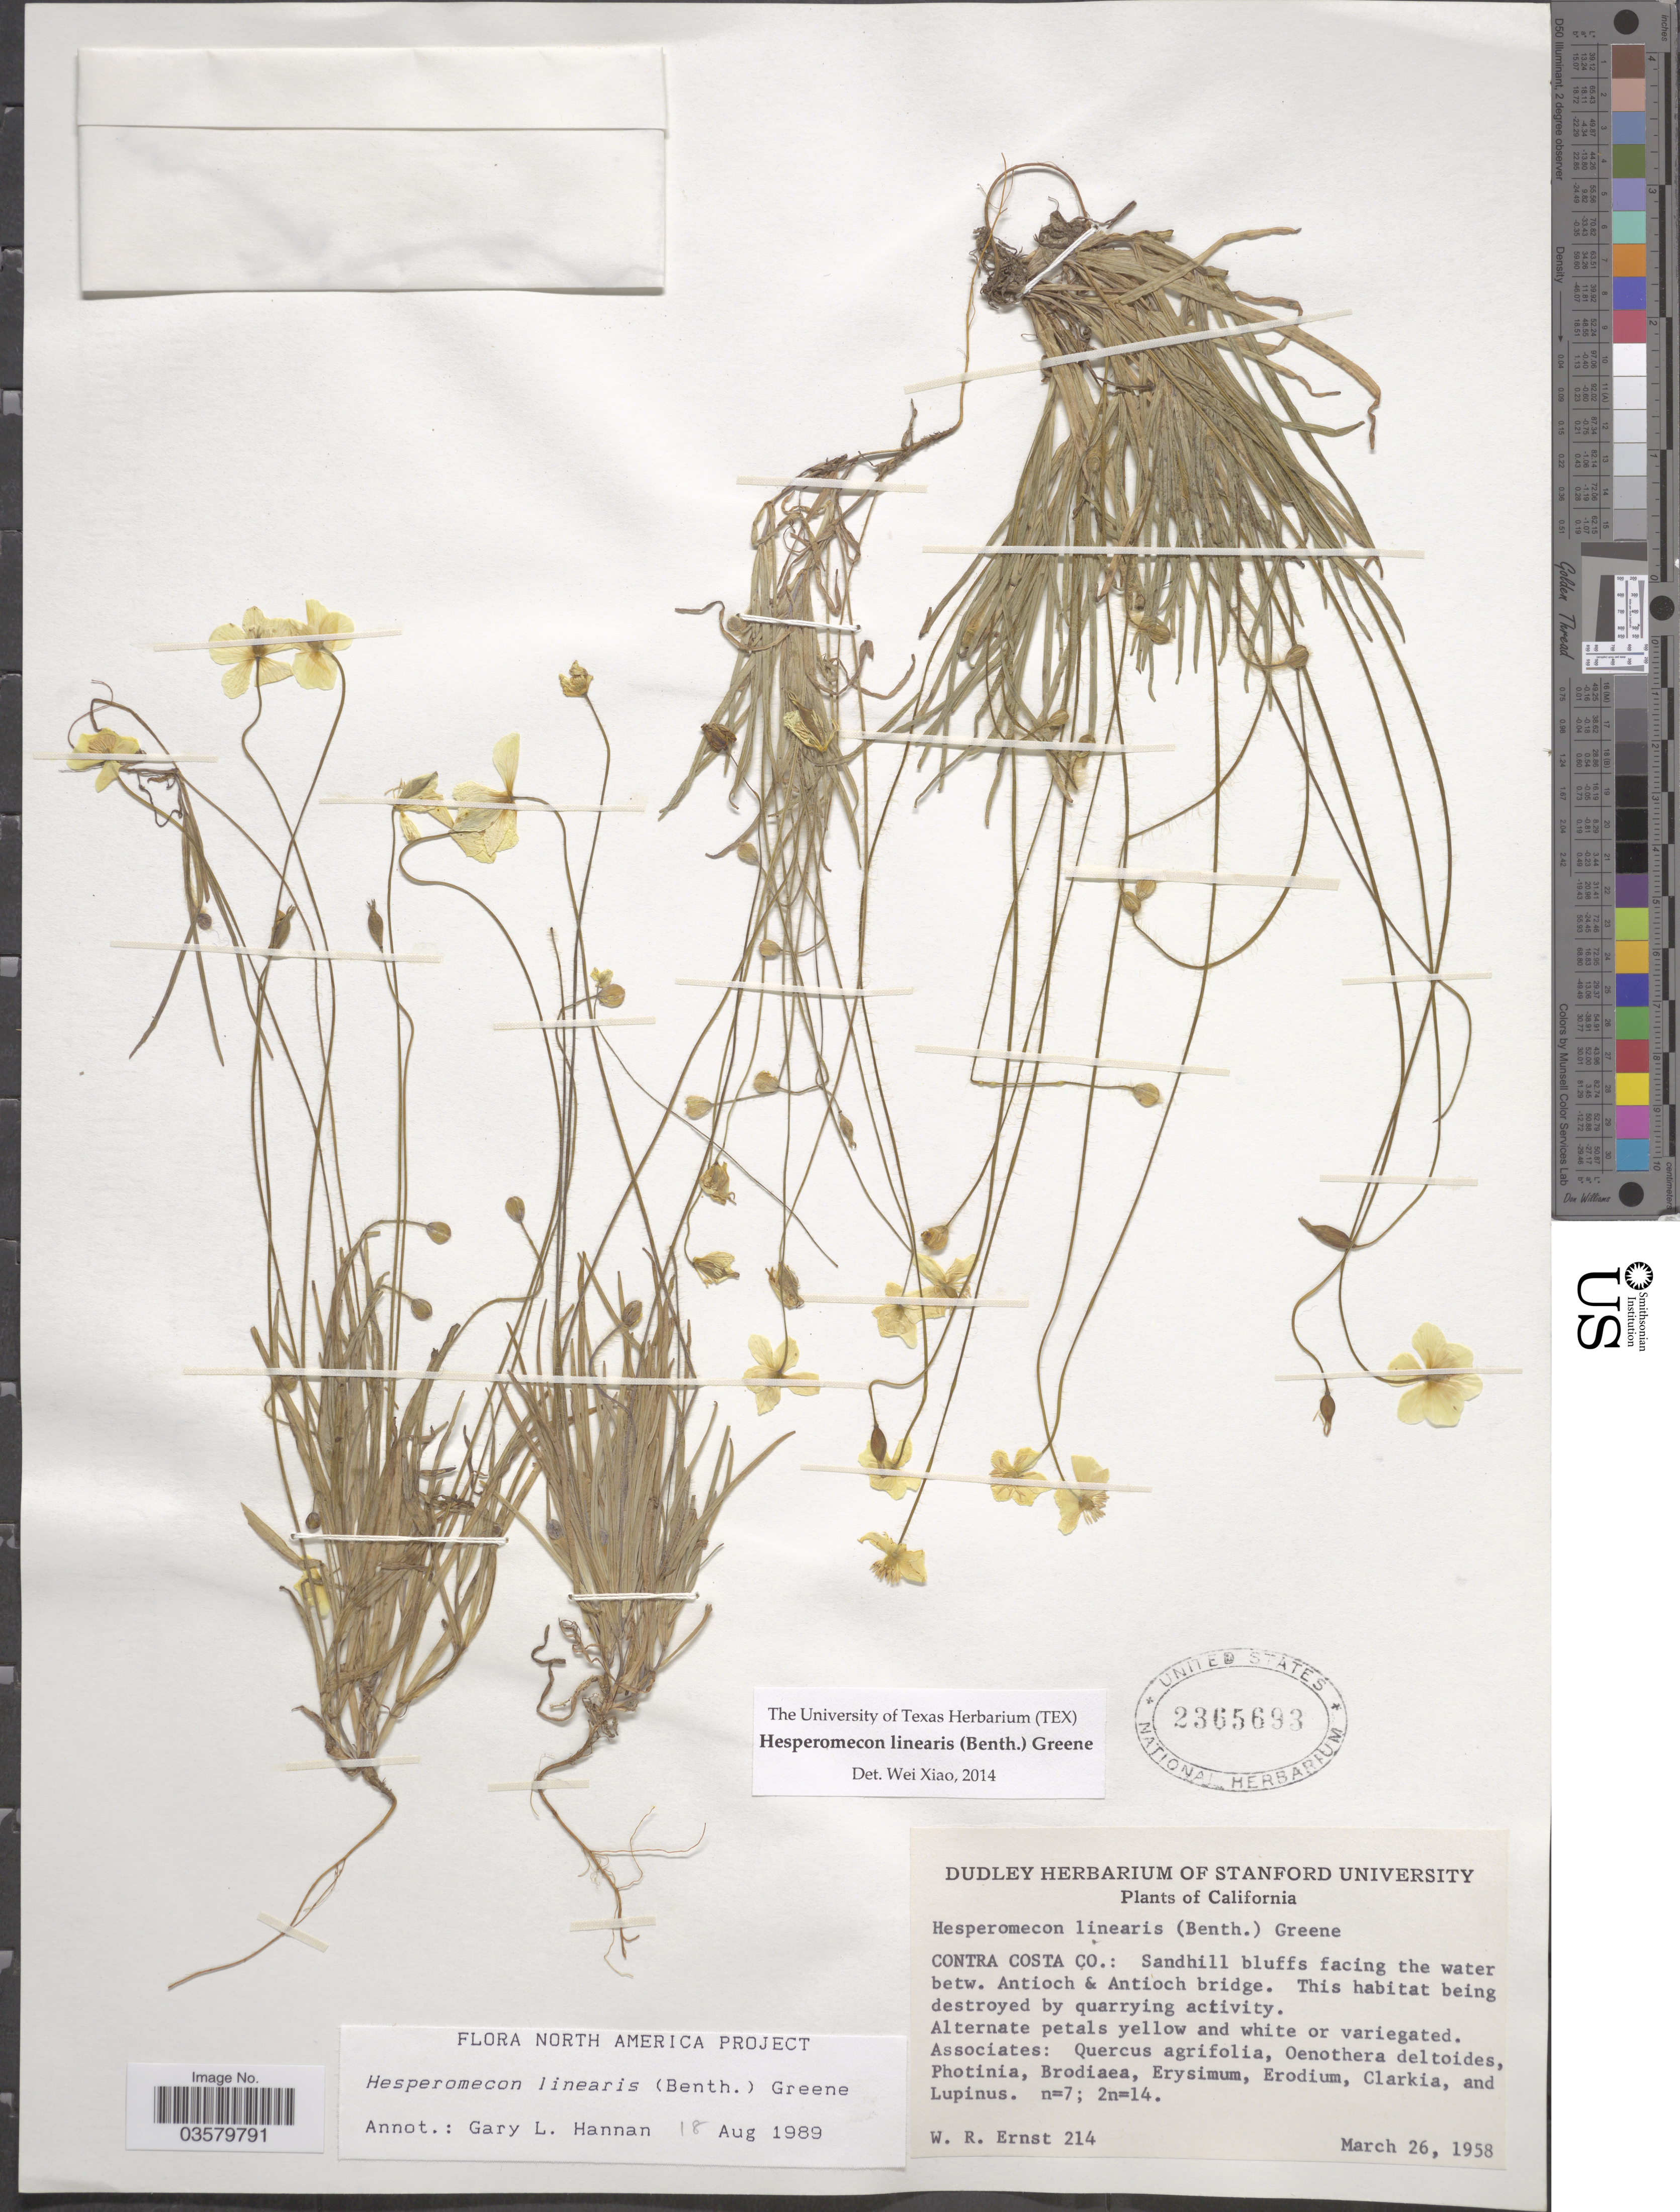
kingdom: Plantae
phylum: Tracheophyta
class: Magnoliopsida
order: Ranunculales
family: Papaveraceae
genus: Platystigma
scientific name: Platystigma lineare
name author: Benth.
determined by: Strong, M. T., (US), Smithsonian Institution - National Museum of Natural History (UNITED STATES)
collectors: W. R. Ernst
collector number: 214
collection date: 1958-03-26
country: United States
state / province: California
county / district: Contra Costa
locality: Contra Costa Co.: Betw. Antioch & Antioch bridge.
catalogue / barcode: US 2365693